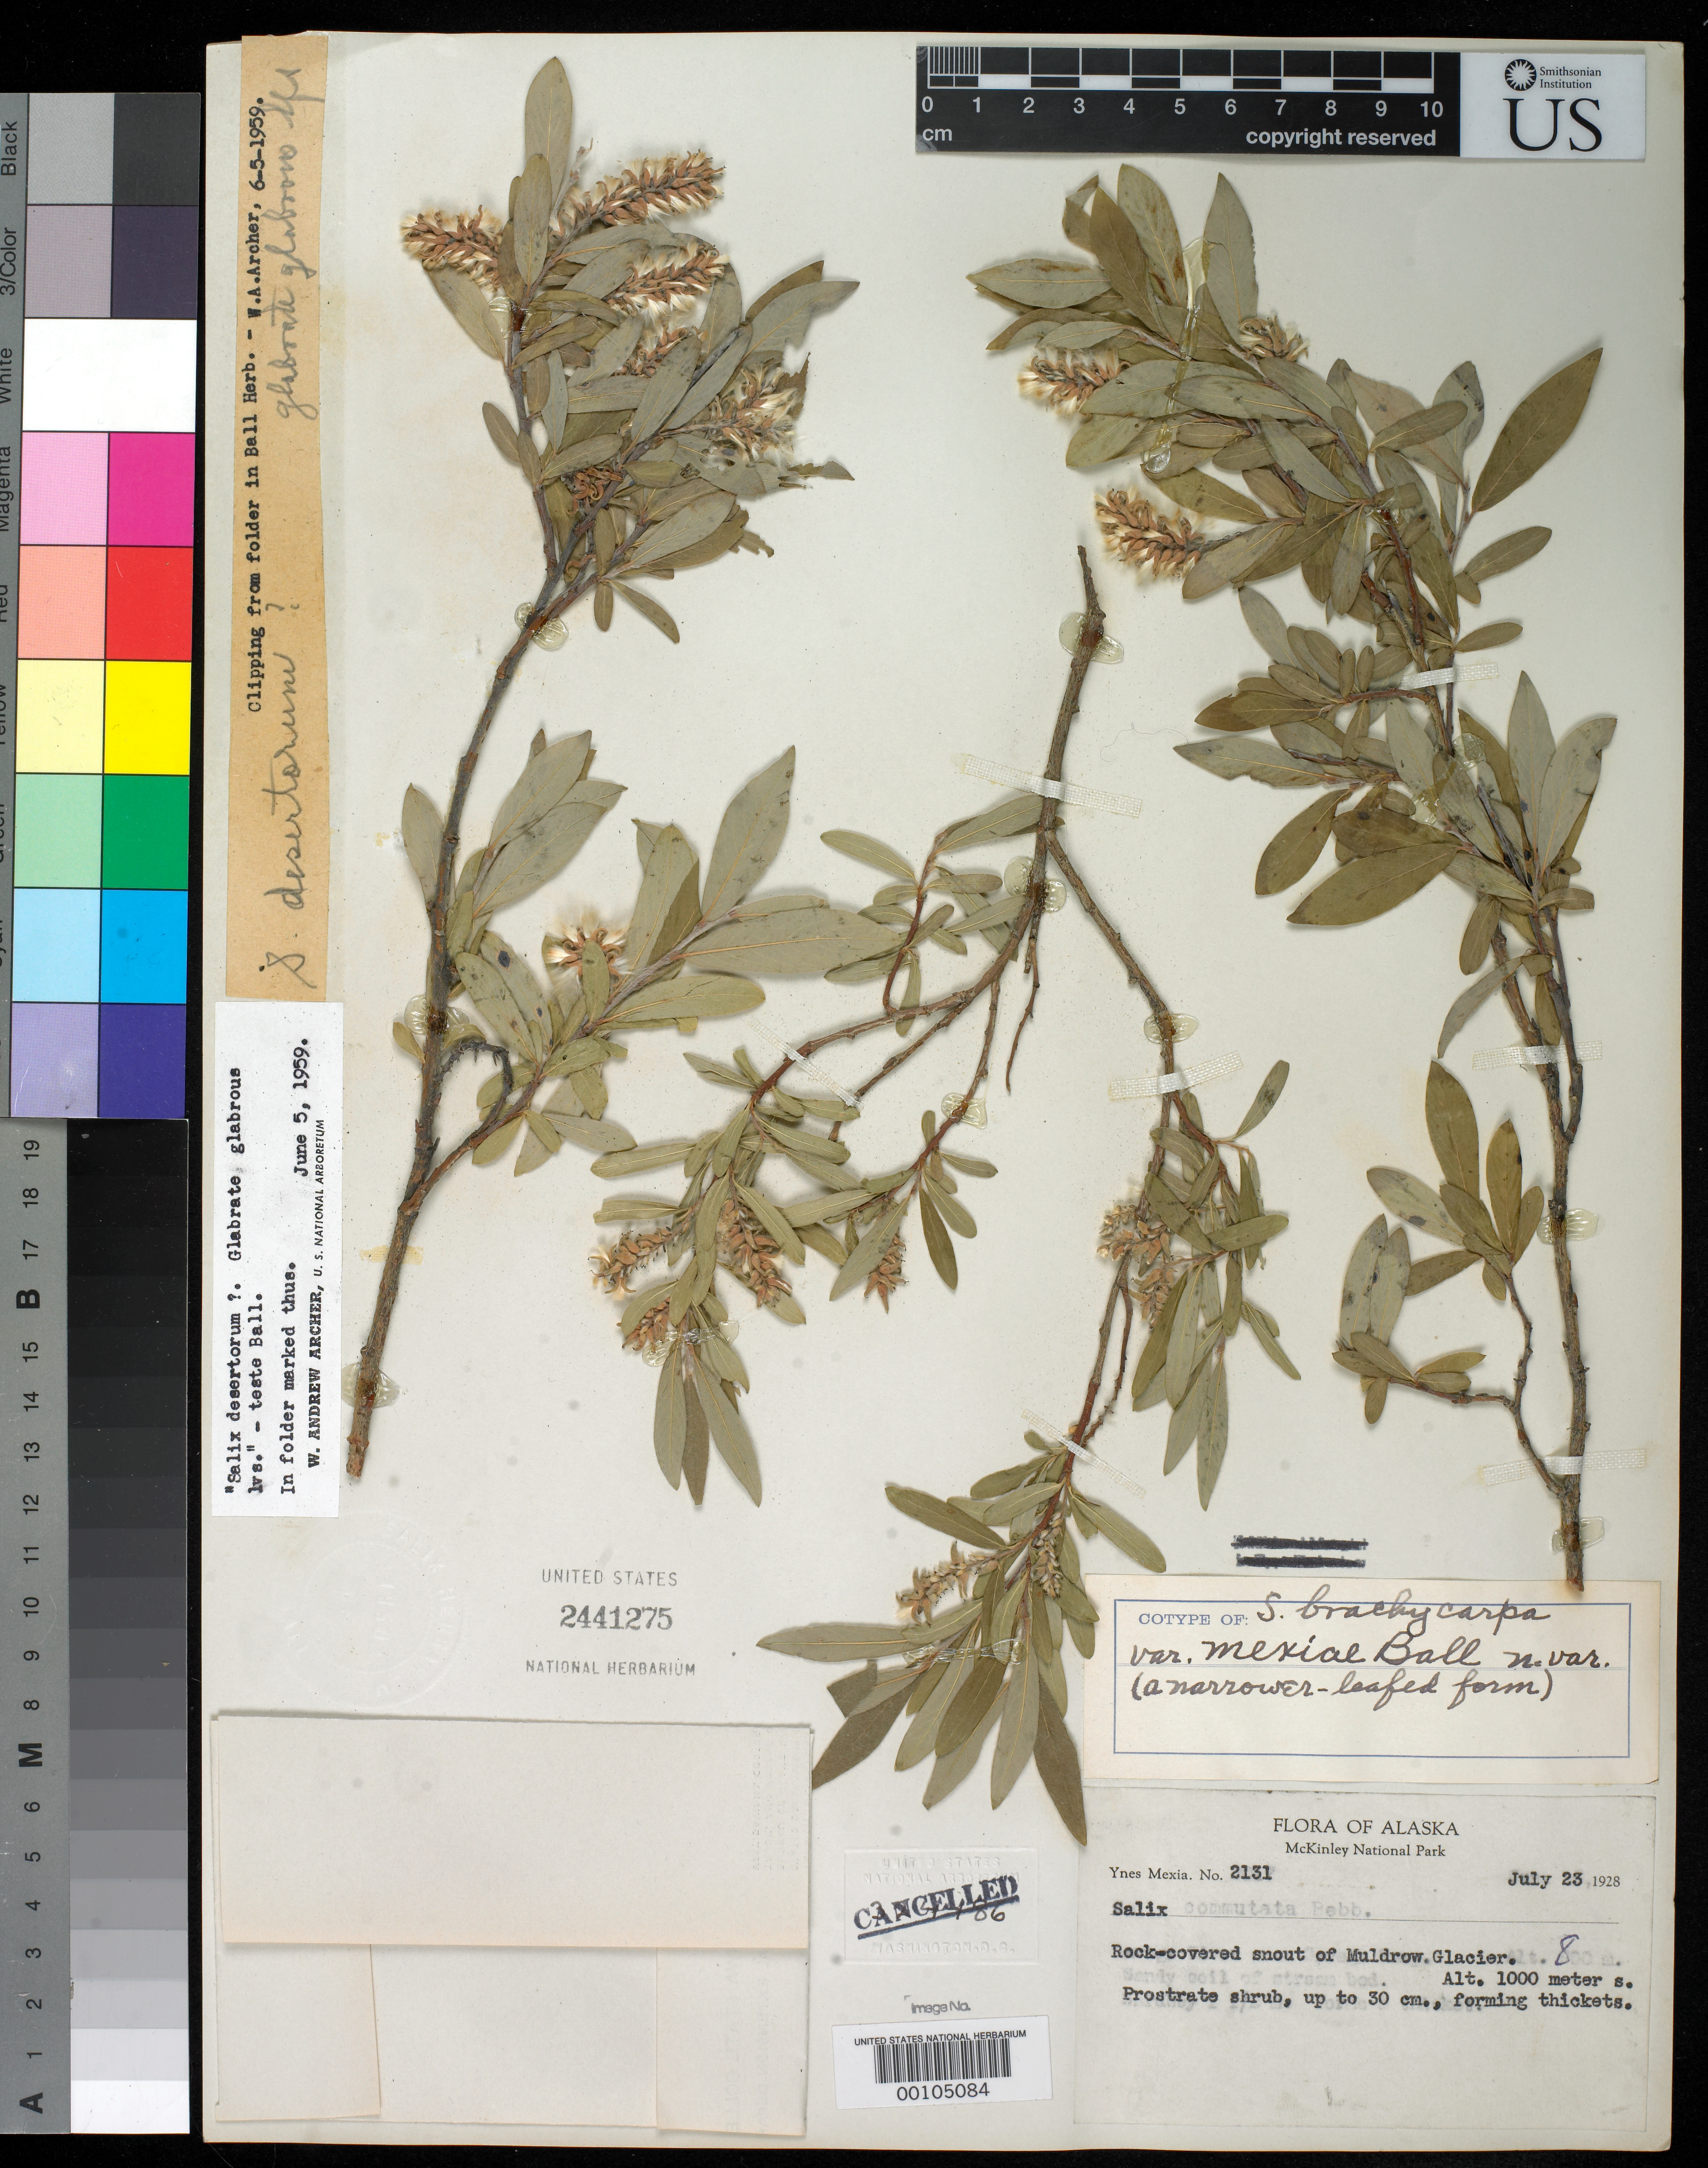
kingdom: Plantae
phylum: Tracheophyta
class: Magnoliopsida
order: Malpighiales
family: Salicaceae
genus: Salix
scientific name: Salix brachycarpa var. mexiae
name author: C.R. Ball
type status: Isolectotype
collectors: Y. Mexia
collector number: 2131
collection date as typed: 23 Jul 1928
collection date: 1928-07-23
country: United States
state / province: Alaska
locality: Muldron Glacier.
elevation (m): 1000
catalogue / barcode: US 2441275